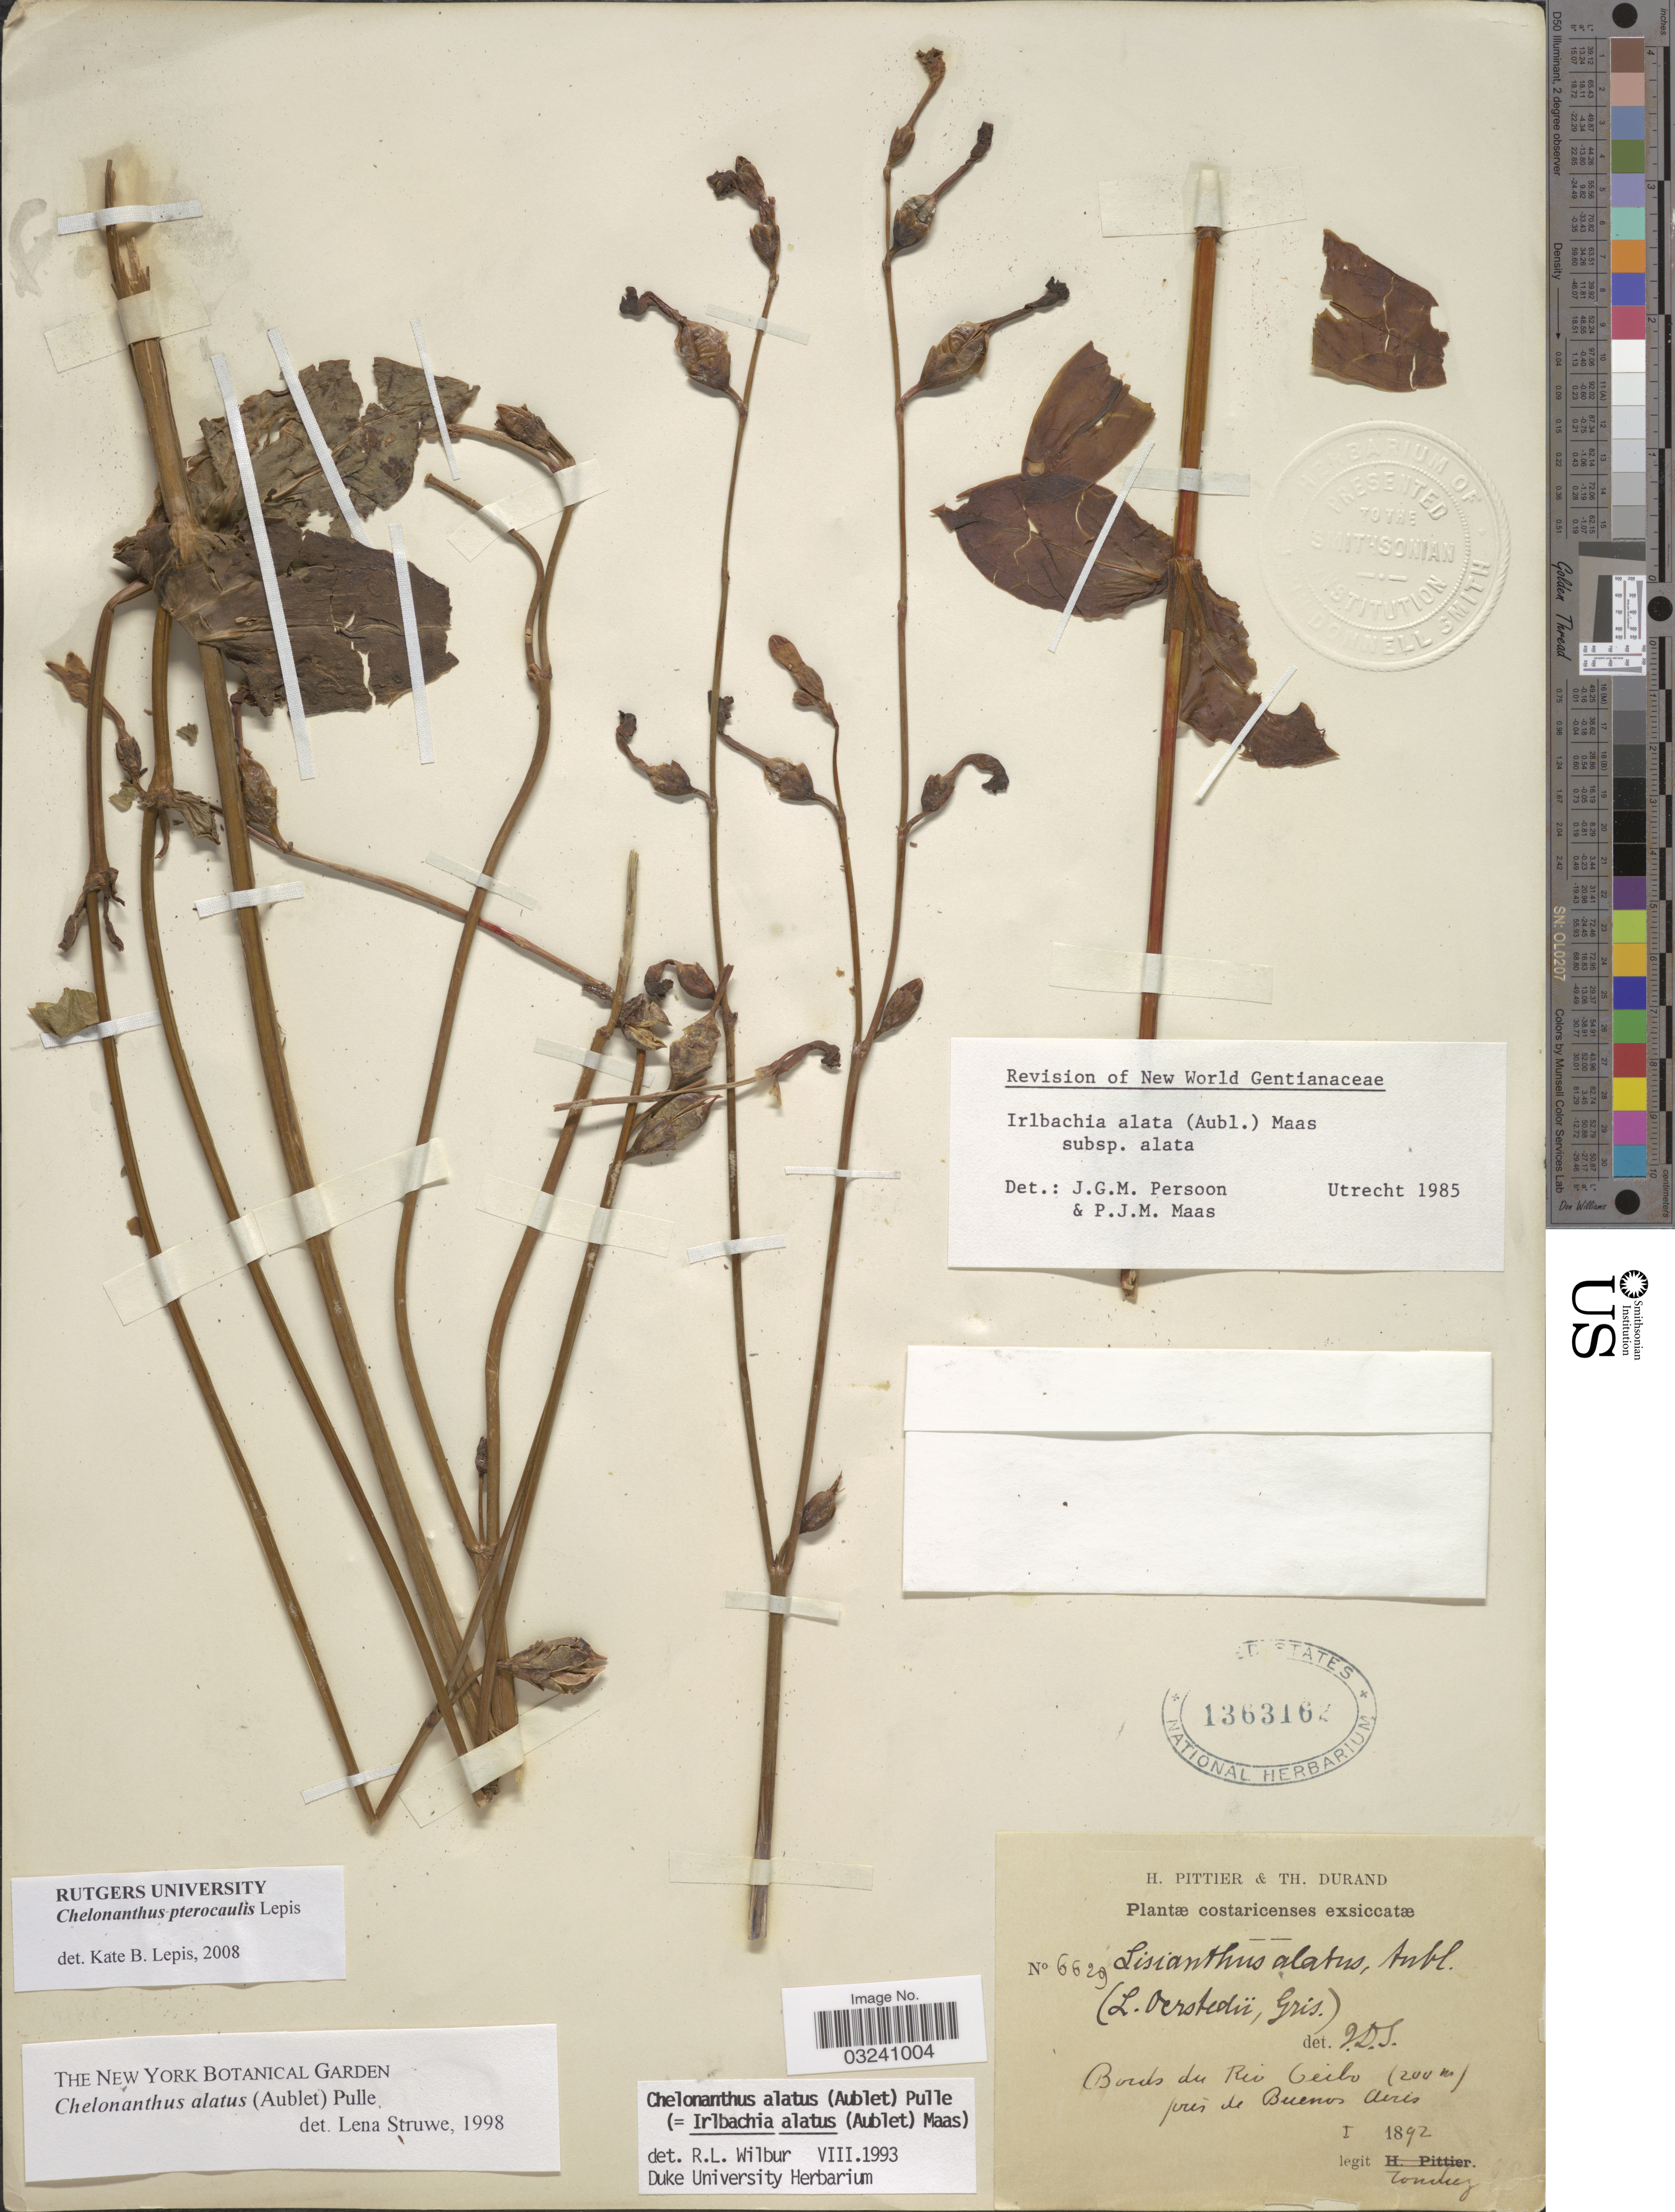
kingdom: Plantae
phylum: Tracheophyta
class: Magnoliopsida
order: Gentianales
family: Gentianaceae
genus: Chelonanthus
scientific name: Chelonanthus pterocaulis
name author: Lepis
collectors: Tonduz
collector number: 6629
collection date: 1892-01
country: Costa Rica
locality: Bords du Rio Ceibo prés de Buenos Aires.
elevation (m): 200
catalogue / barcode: US 1363162